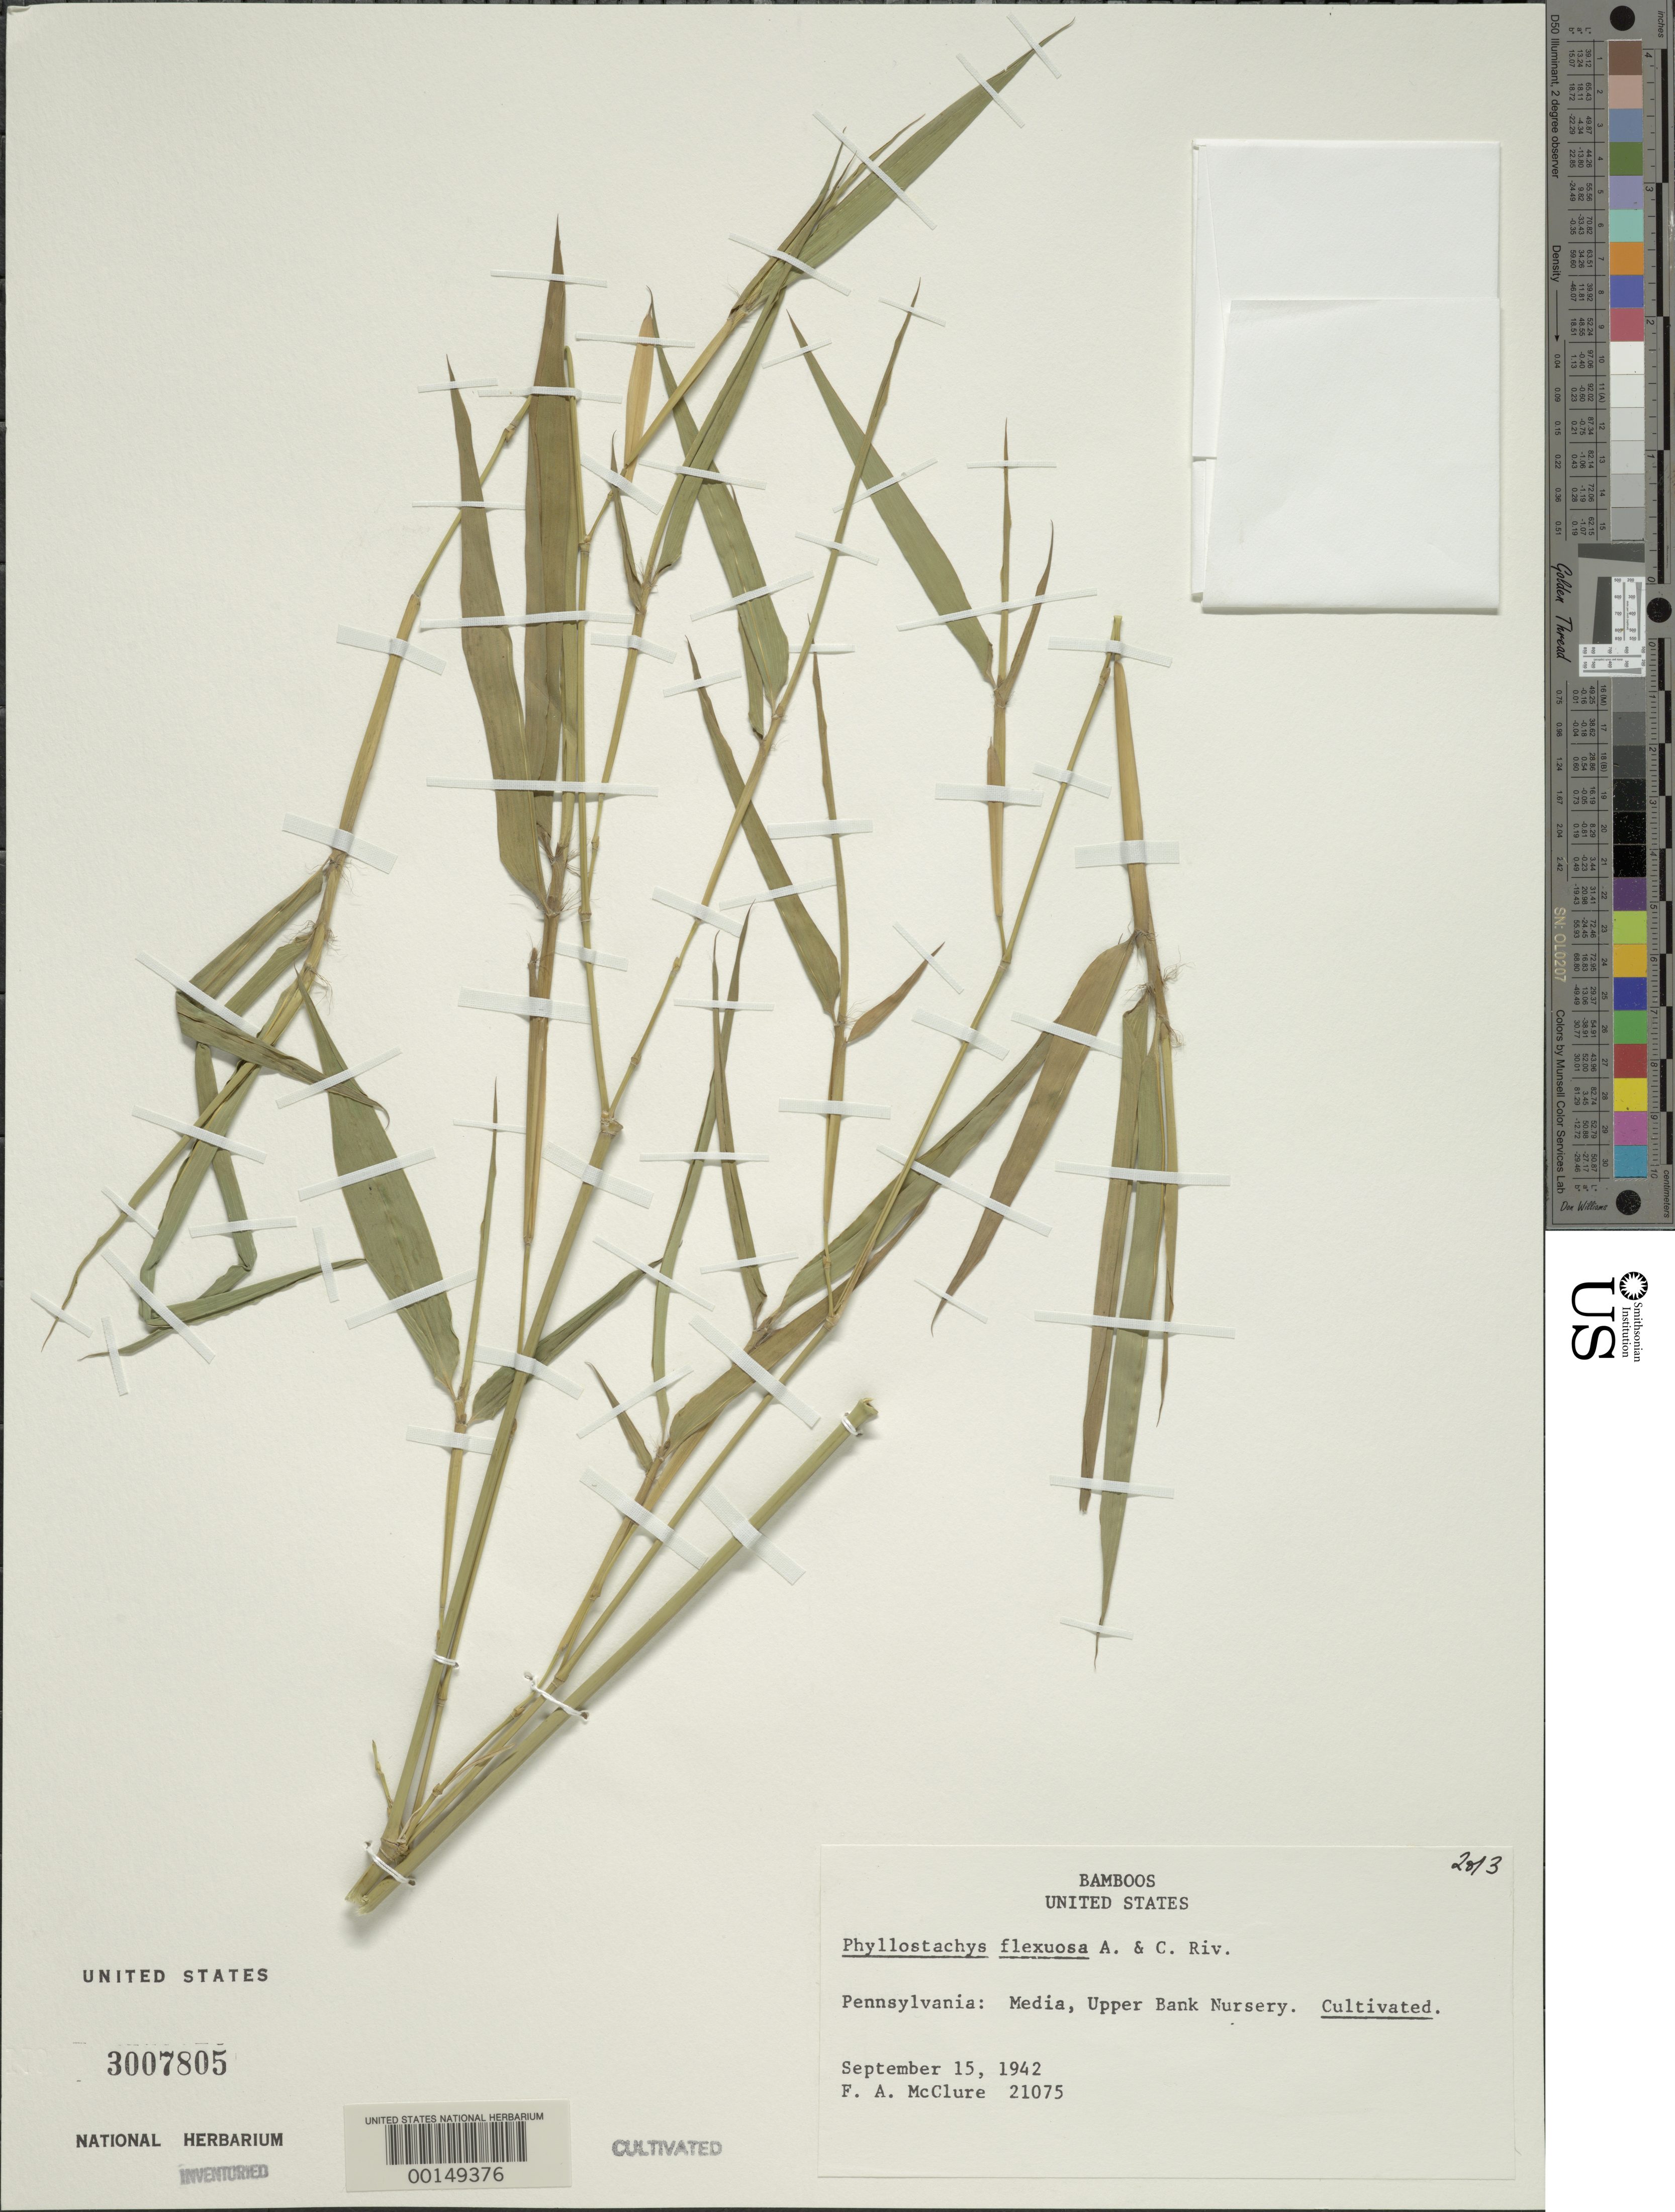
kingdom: Plantae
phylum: Tracheophyta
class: Liliopsida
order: Poales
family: Poaceae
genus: Phyllostachys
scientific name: Phyllostachys flexuosa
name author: Rivière & C. Rivière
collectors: F. A. McClure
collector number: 21075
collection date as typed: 15 Sep 1942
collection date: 1942-09-15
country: United States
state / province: Pennsylvania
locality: Media, upper bank nursery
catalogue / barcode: US 3007805